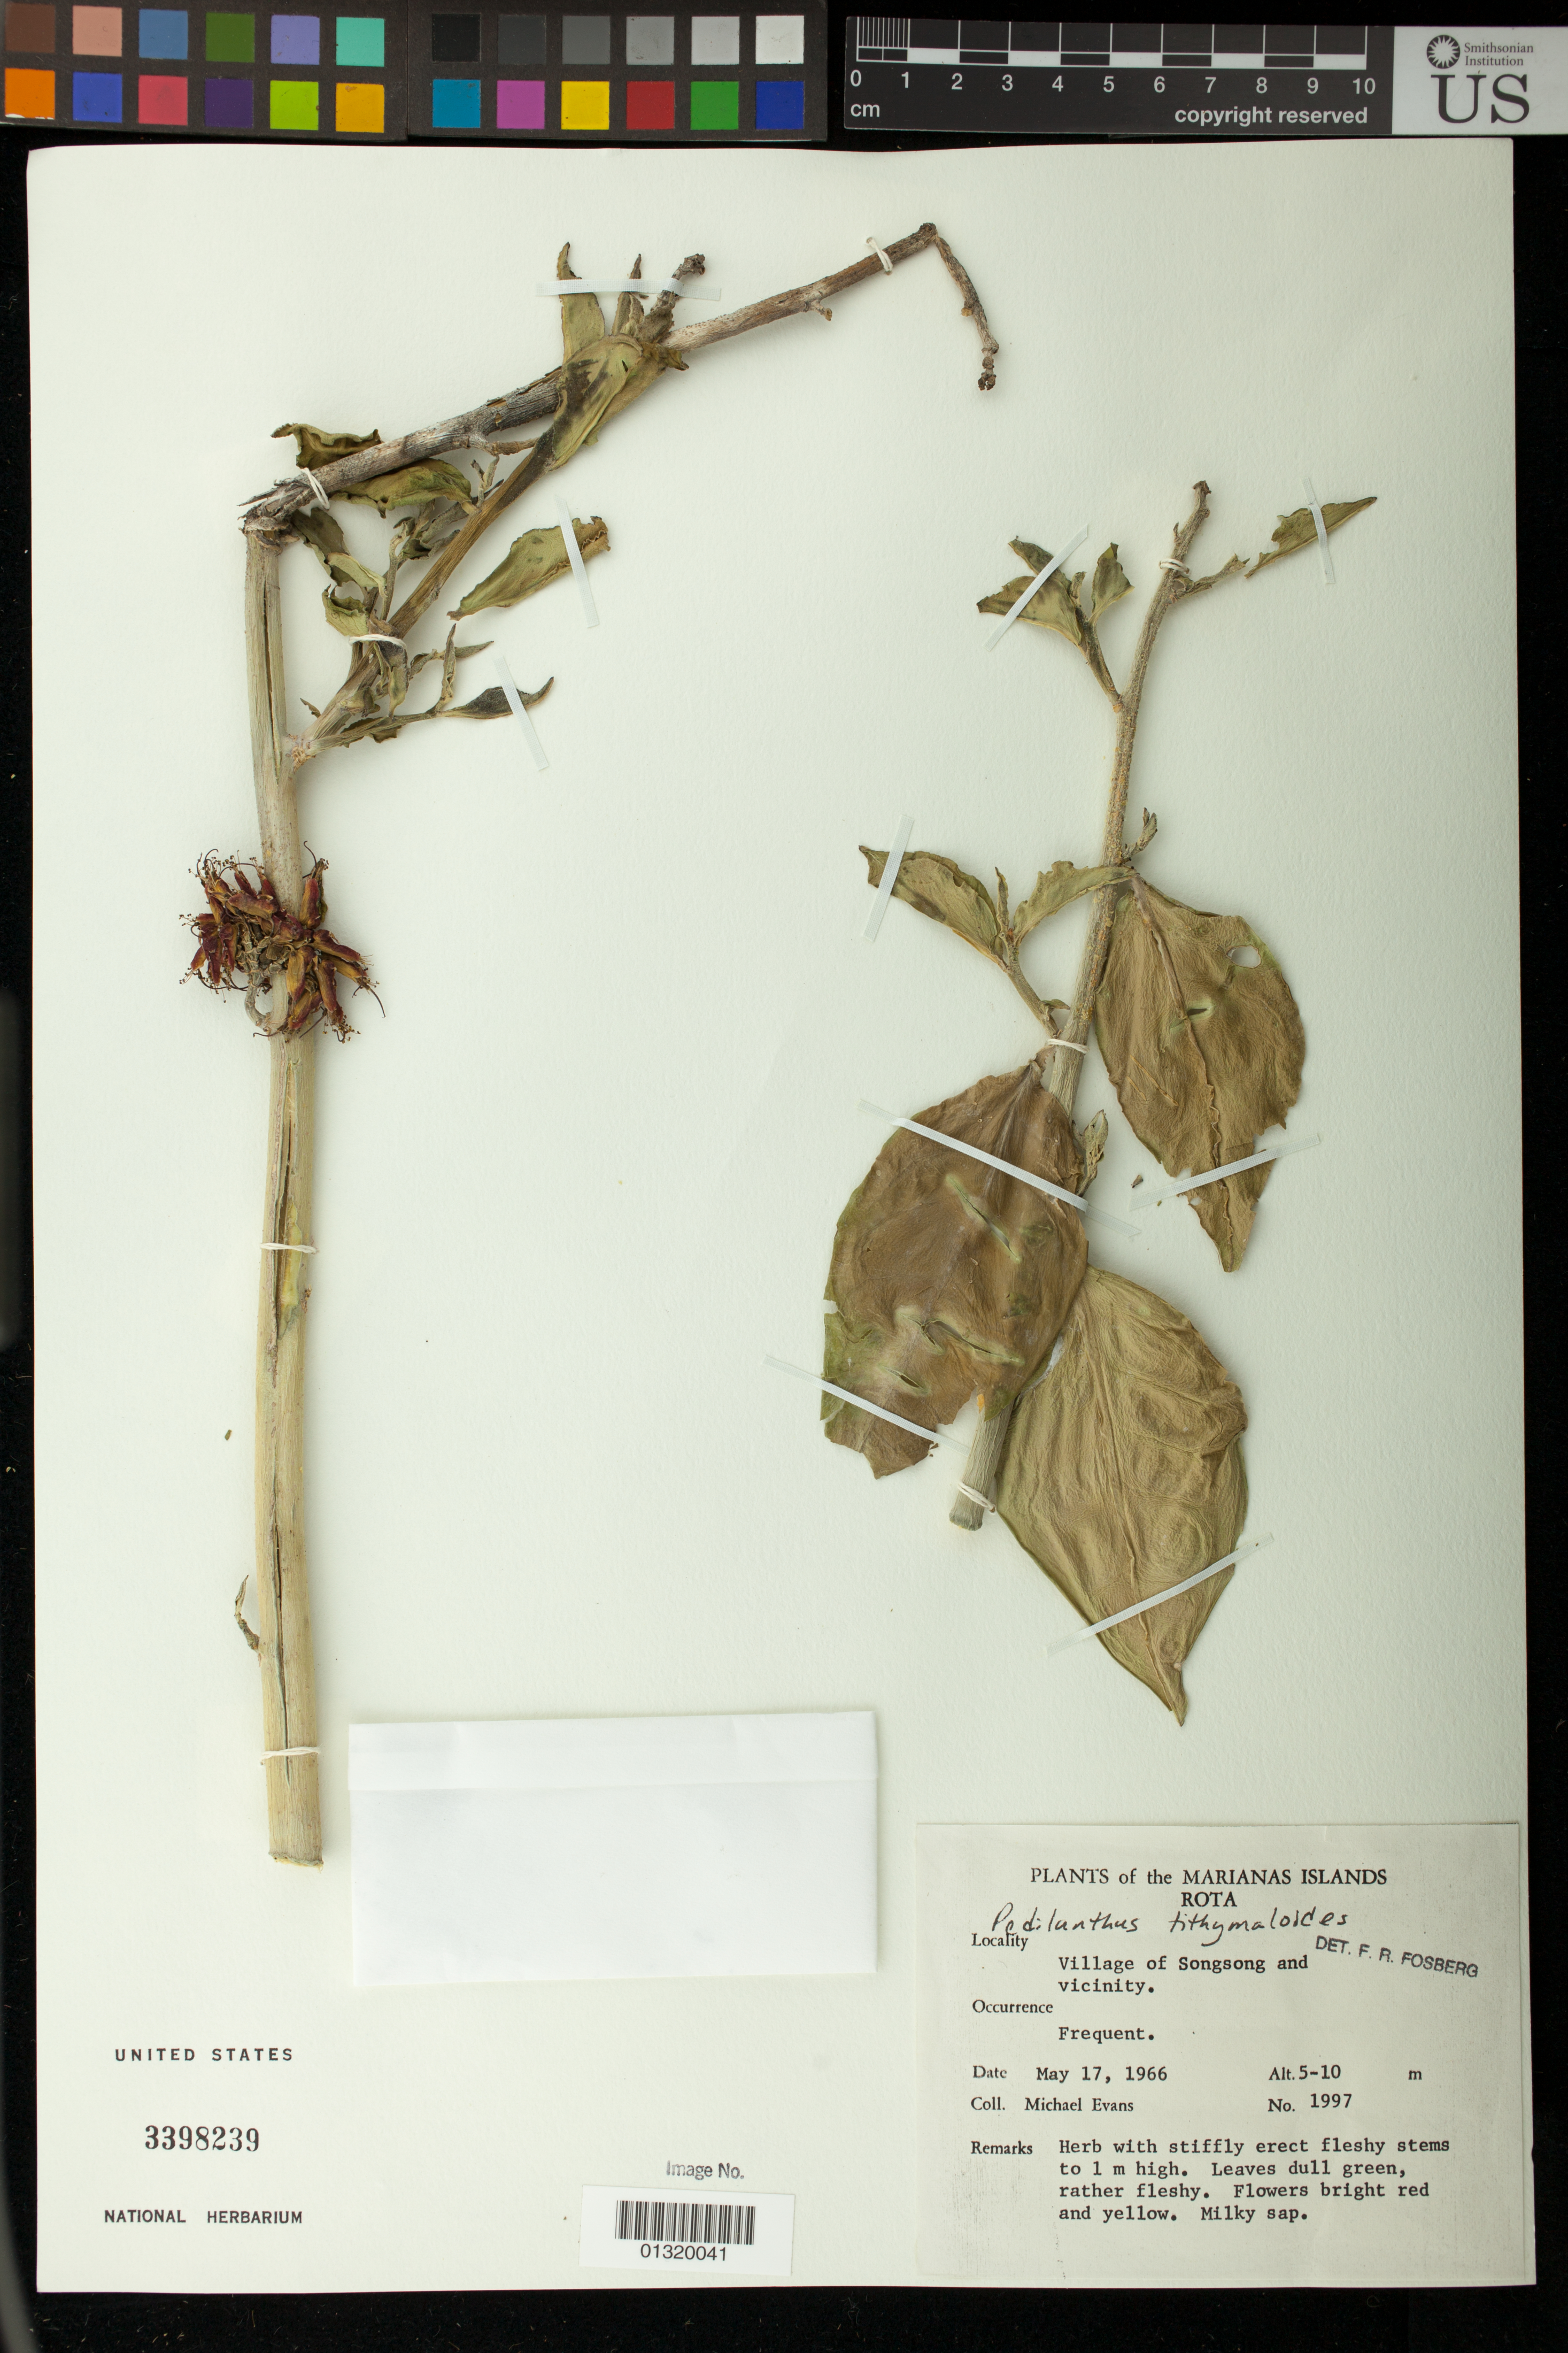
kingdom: Plantae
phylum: Tracheophyta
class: Magnoliopsida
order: Malpighiales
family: Euphorbiaceae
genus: Euphorbia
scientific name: Euphorbia tithymaloides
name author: L.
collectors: M. Evans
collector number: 1997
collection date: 1966-05-17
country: Northern Mariana Islands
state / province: Rota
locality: Village of Songsong and vicinity.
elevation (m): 5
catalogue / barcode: US 3398239